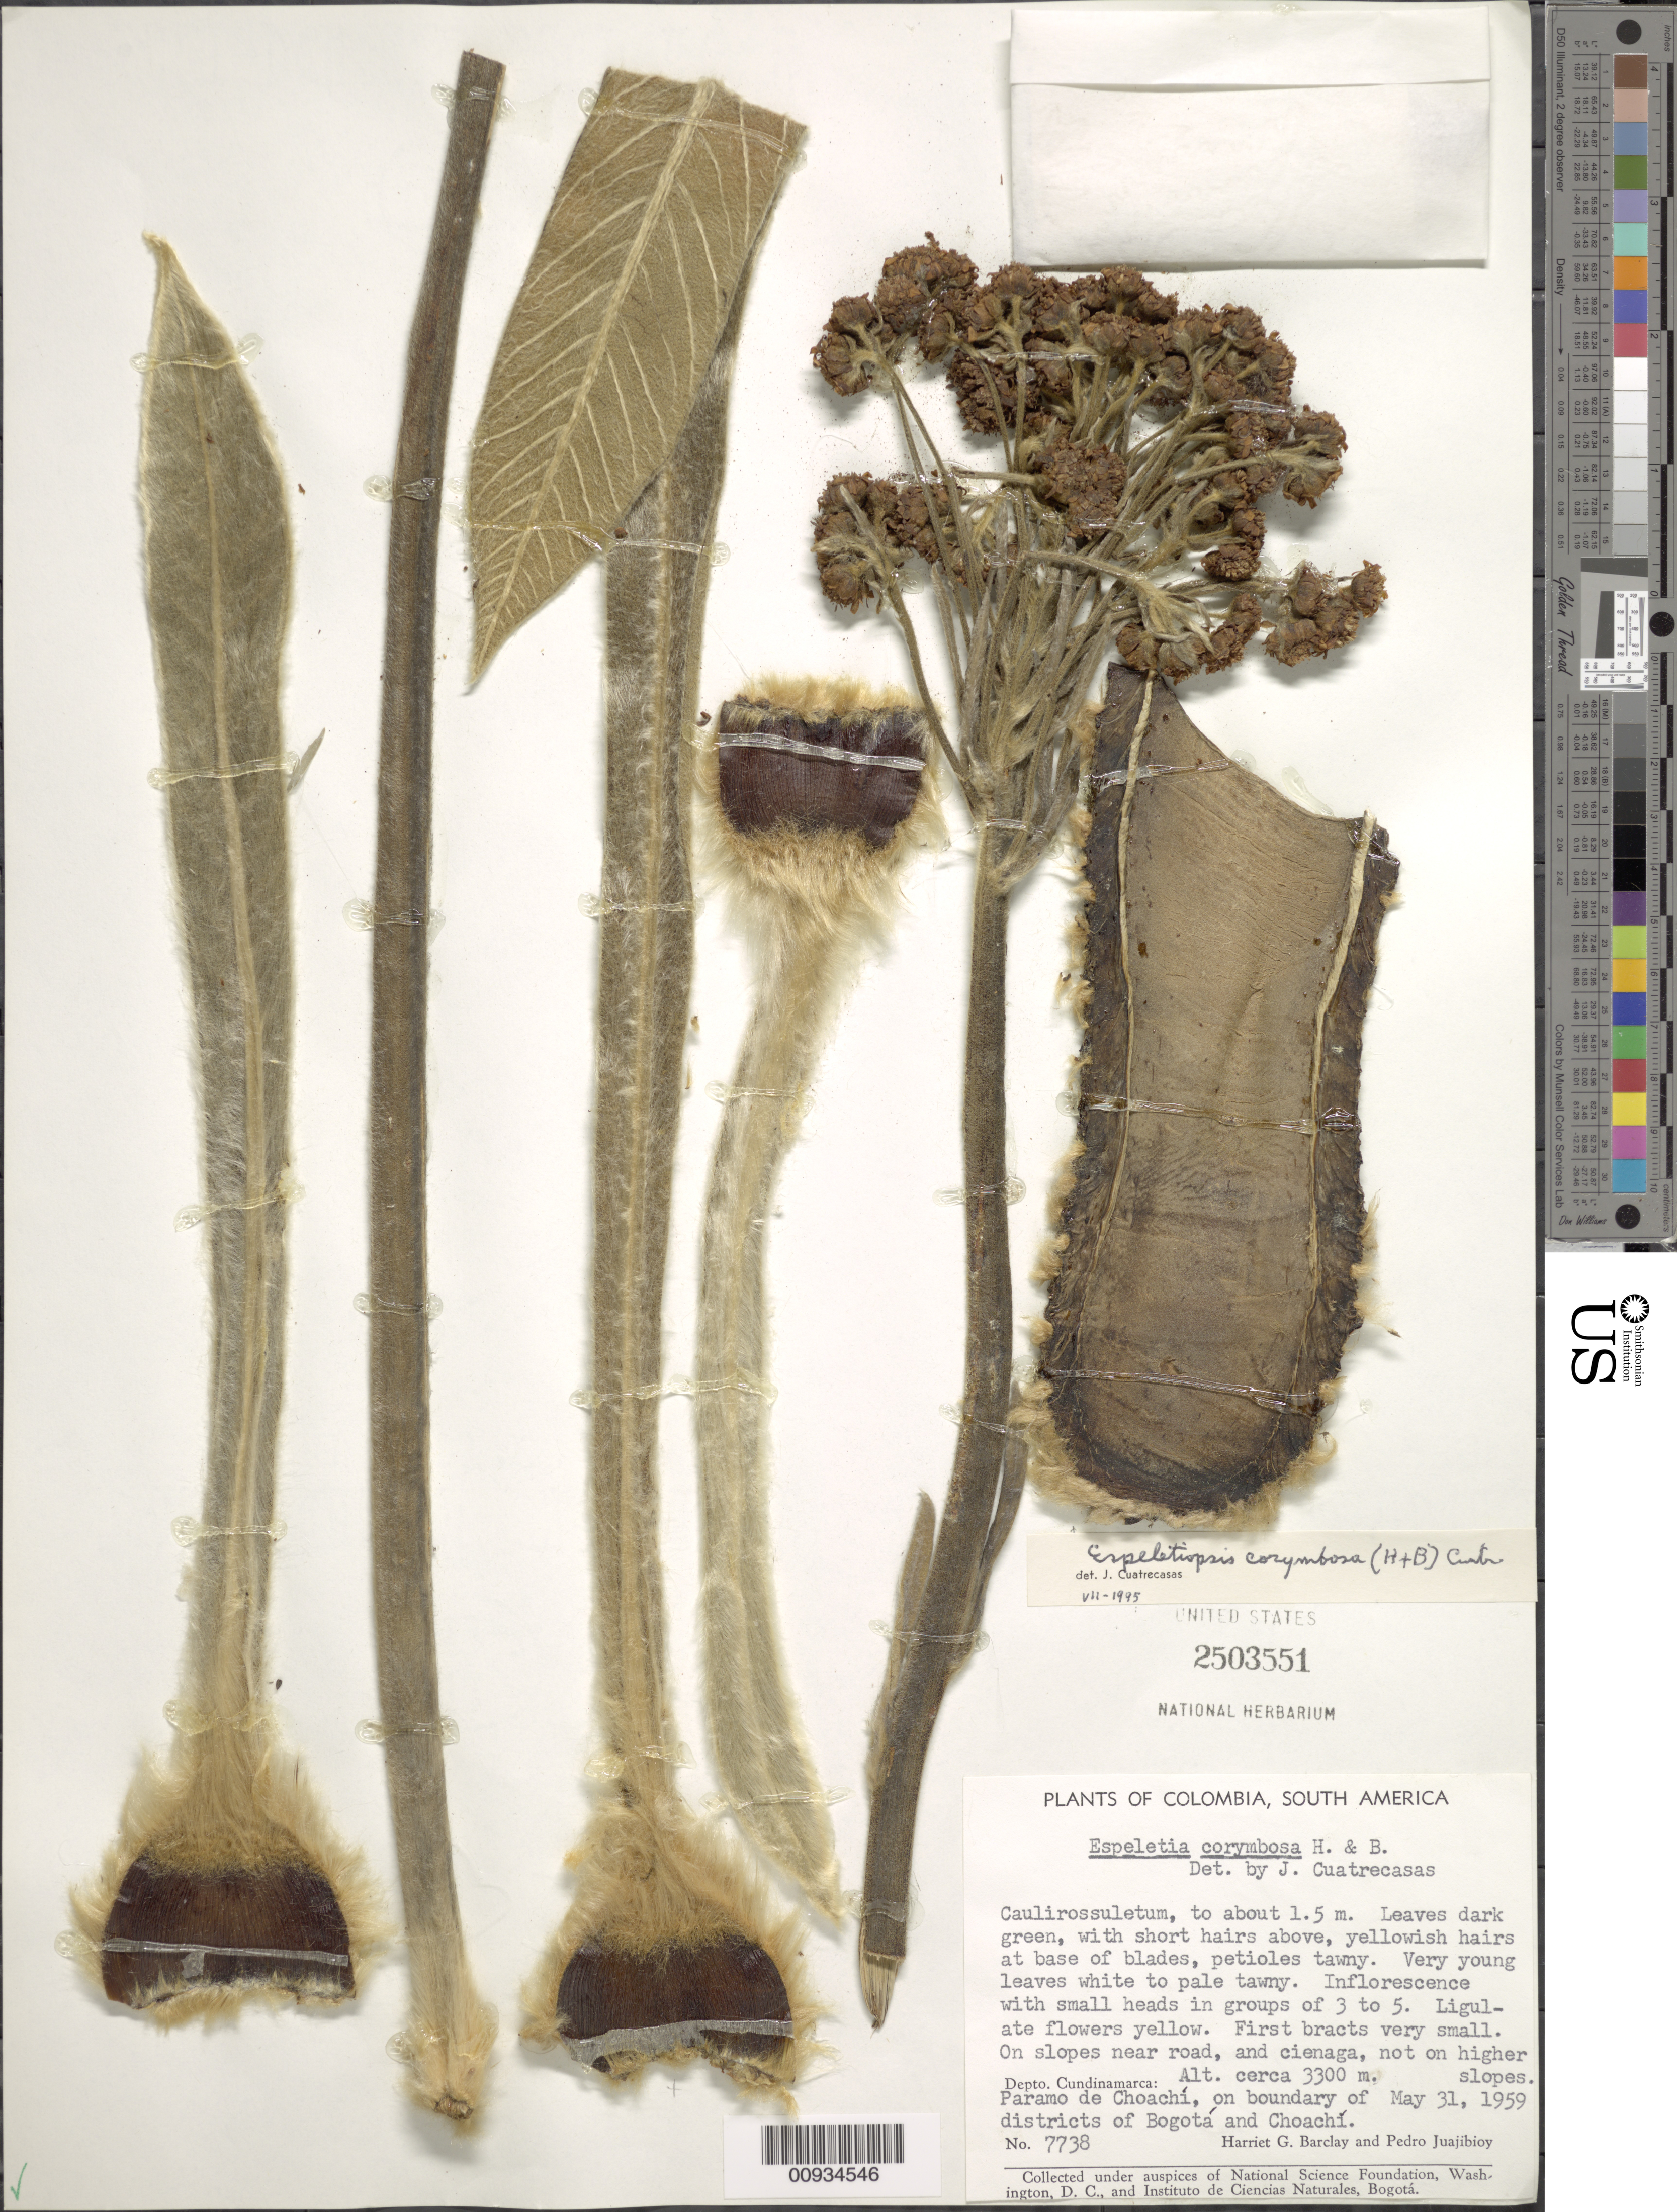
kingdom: Plantae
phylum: Tracheophyta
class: Magnoliopsida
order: Asterales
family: Asteraceae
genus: Espeletiopsis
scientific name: Espeletiopsis corymbosa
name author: (Humb. & Bonpl.) Cuatrec.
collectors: H. G. Barclay & P. Juajibioy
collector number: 7738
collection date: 1959-05-31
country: Colombia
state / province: Cundinamarca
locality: Paramo de Choachi, on boundary of districts of Bogota and Choachi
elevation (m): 3300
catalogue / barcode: US 2503551